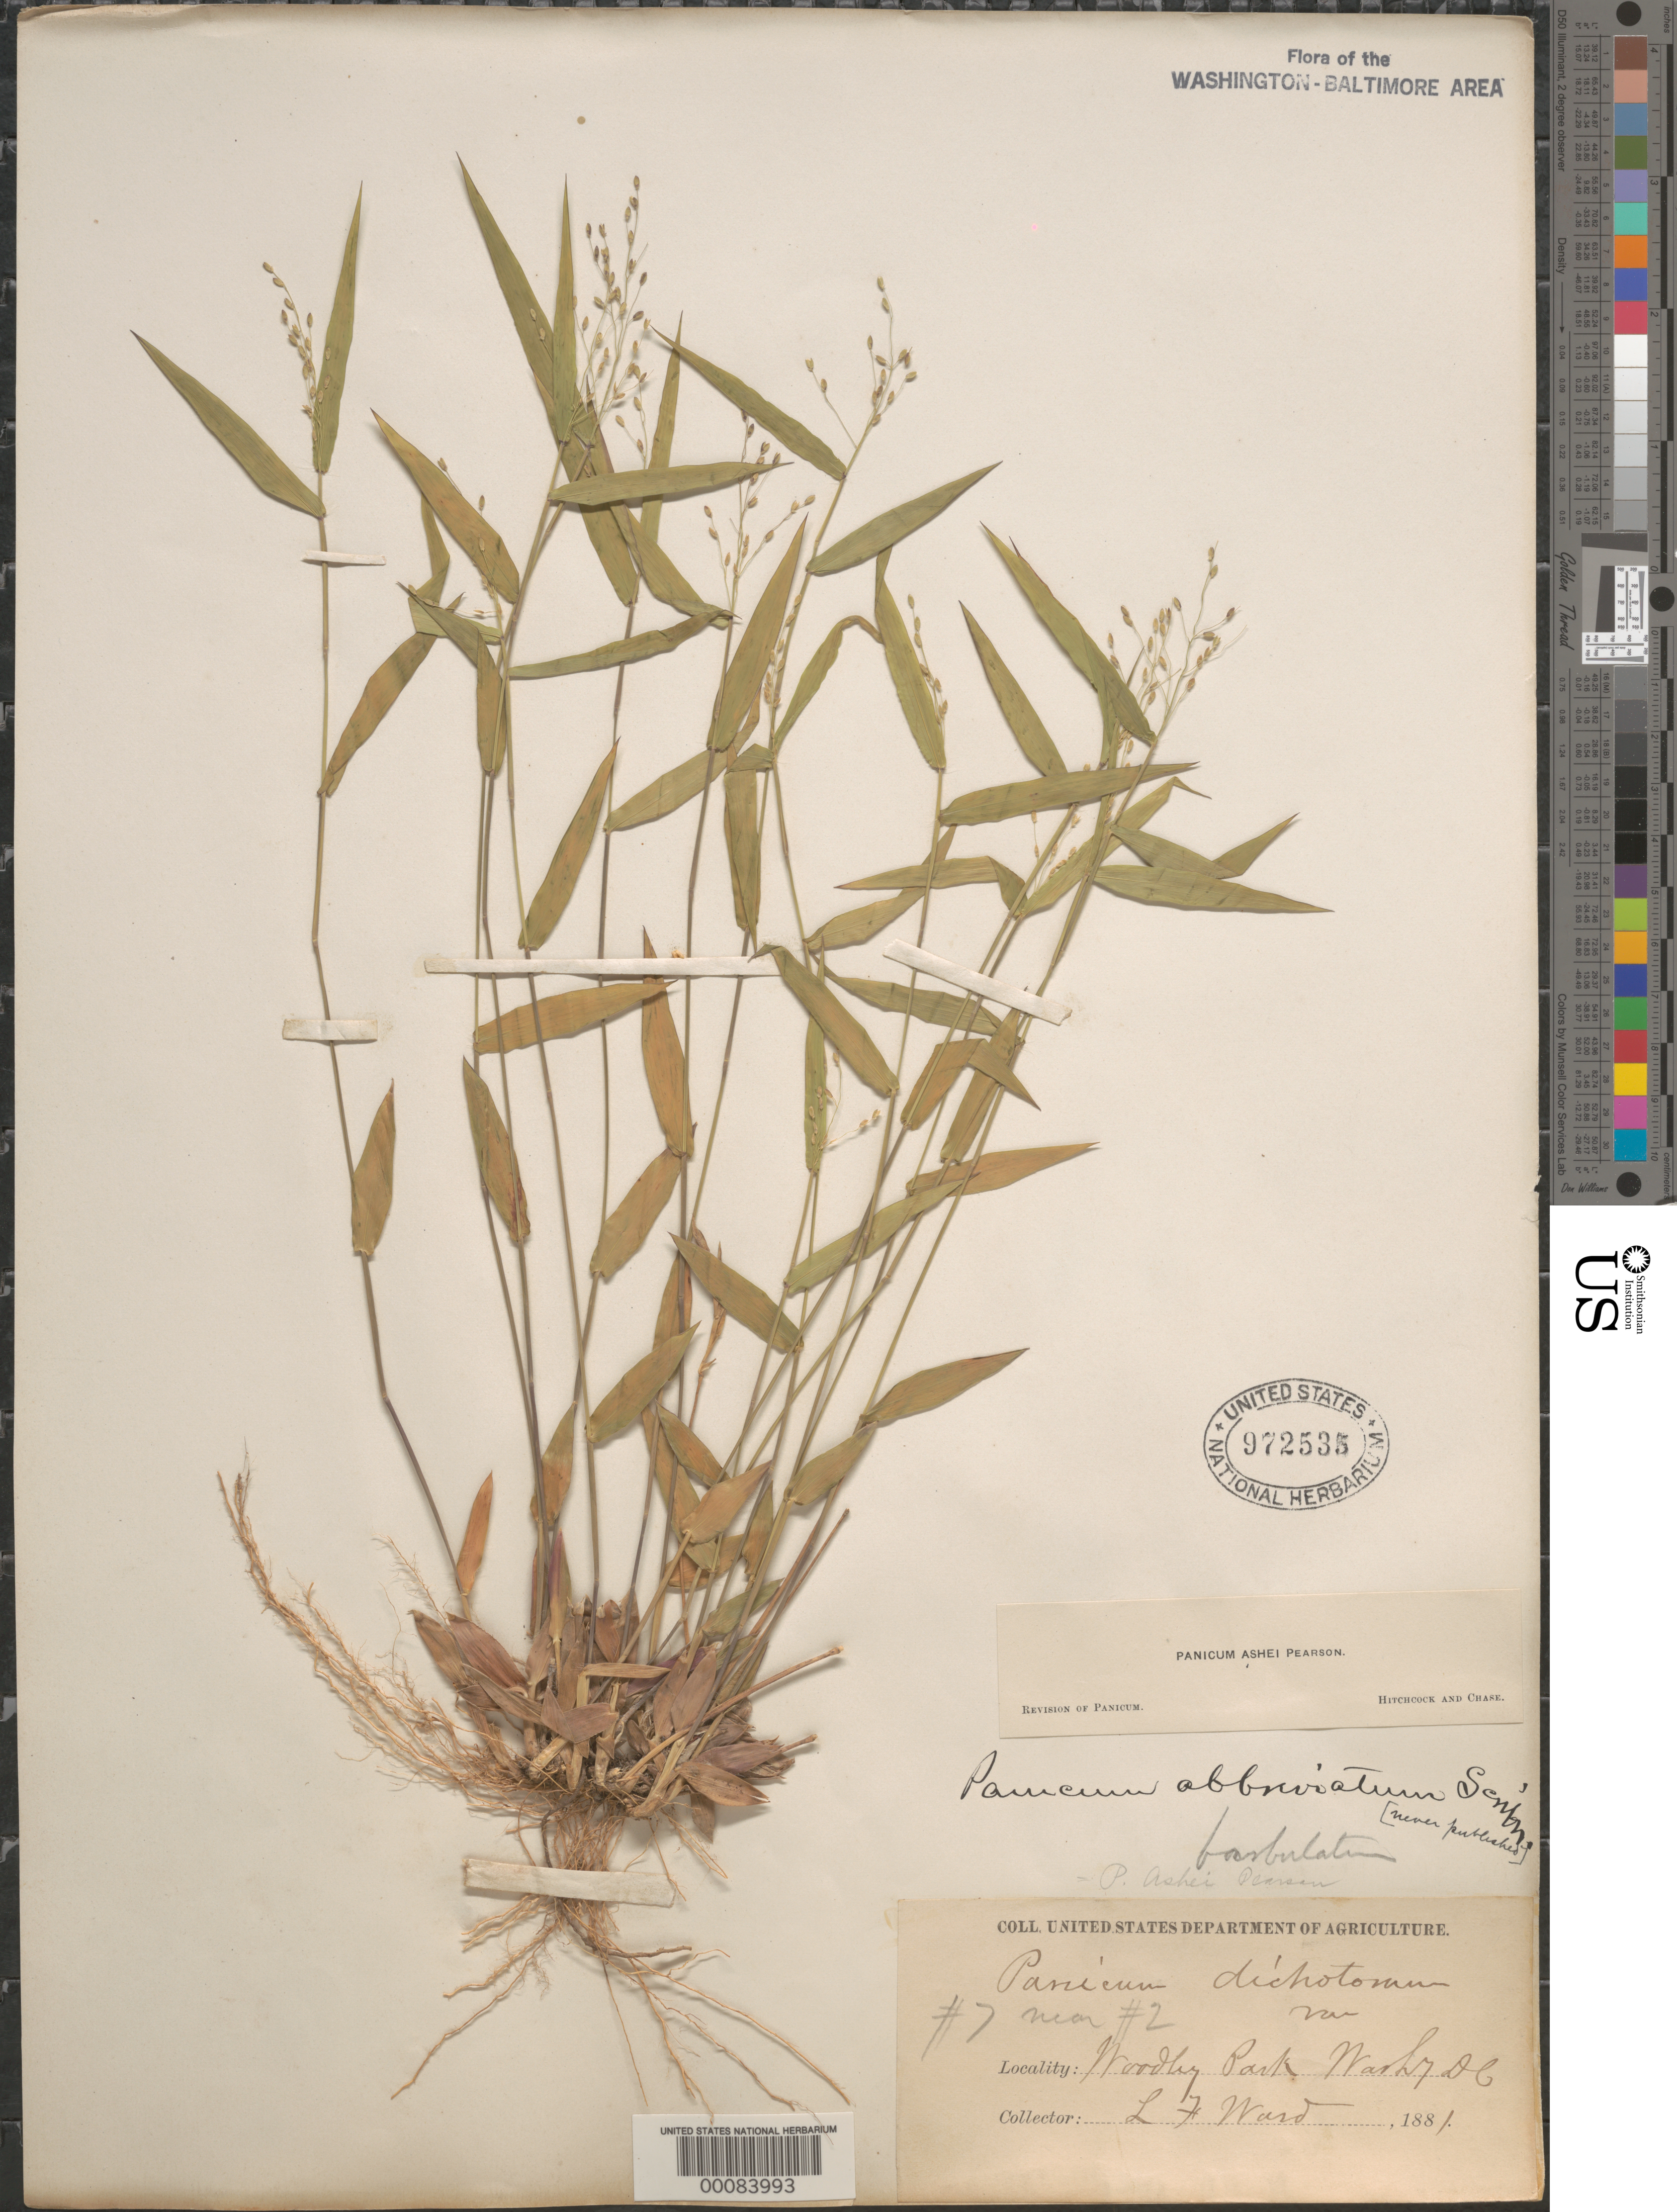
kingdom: Plantae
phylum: Tracheophyta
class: Liliopsida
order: Poales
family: Poaceae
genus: Dichanthelium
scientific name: Dichanthelium commutatum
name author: (Schult.) Gould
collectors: L. F. Ward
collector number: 07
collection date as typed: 1881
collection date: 1881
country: United States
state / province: District of Columbia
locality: Woodley Park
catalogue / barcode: US 972535